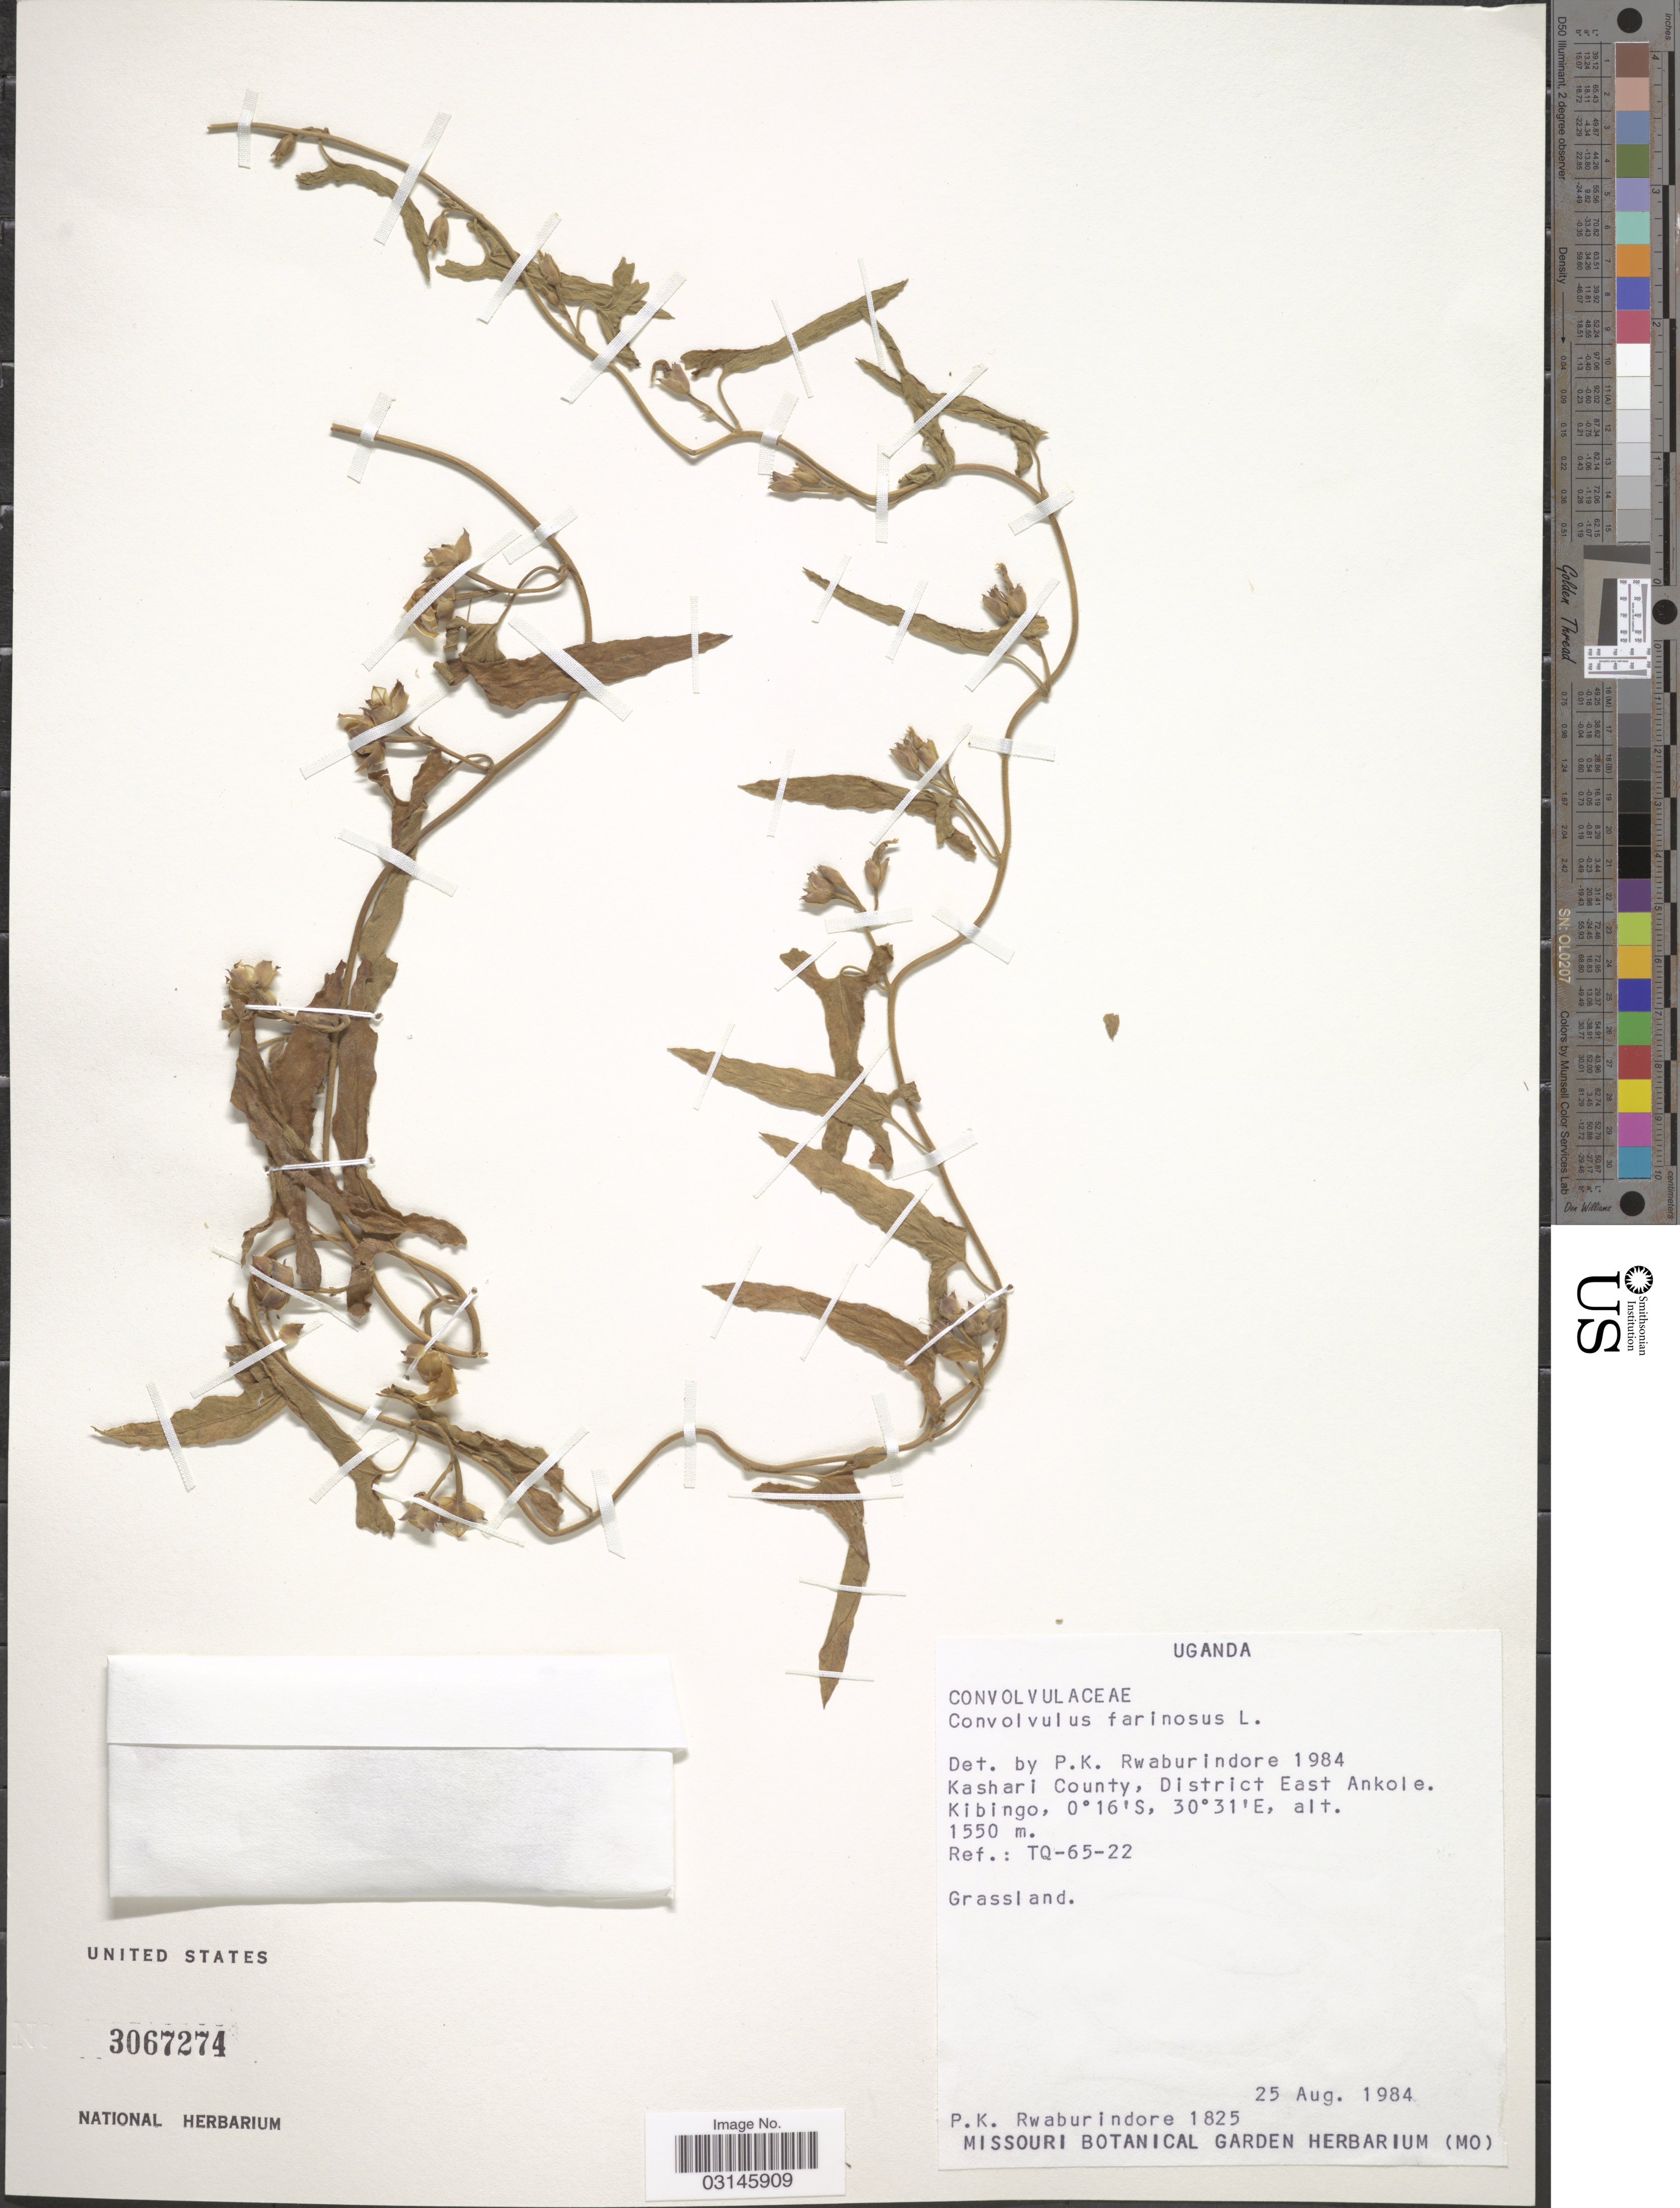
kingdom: Plantae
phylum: Tracheophyta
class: Magnoliopsida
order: Solanales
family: Convolvulaceae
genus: Convolvulus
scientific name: Convolvulus farinosus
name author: L.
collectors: P. Rwaburindore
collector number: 1825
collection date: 1984-08-25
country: Uganda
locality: Kashari County, District East Ankole. Kibingo, Ref.: TQ-65-22.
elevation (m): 1550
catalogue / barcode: US 3067274